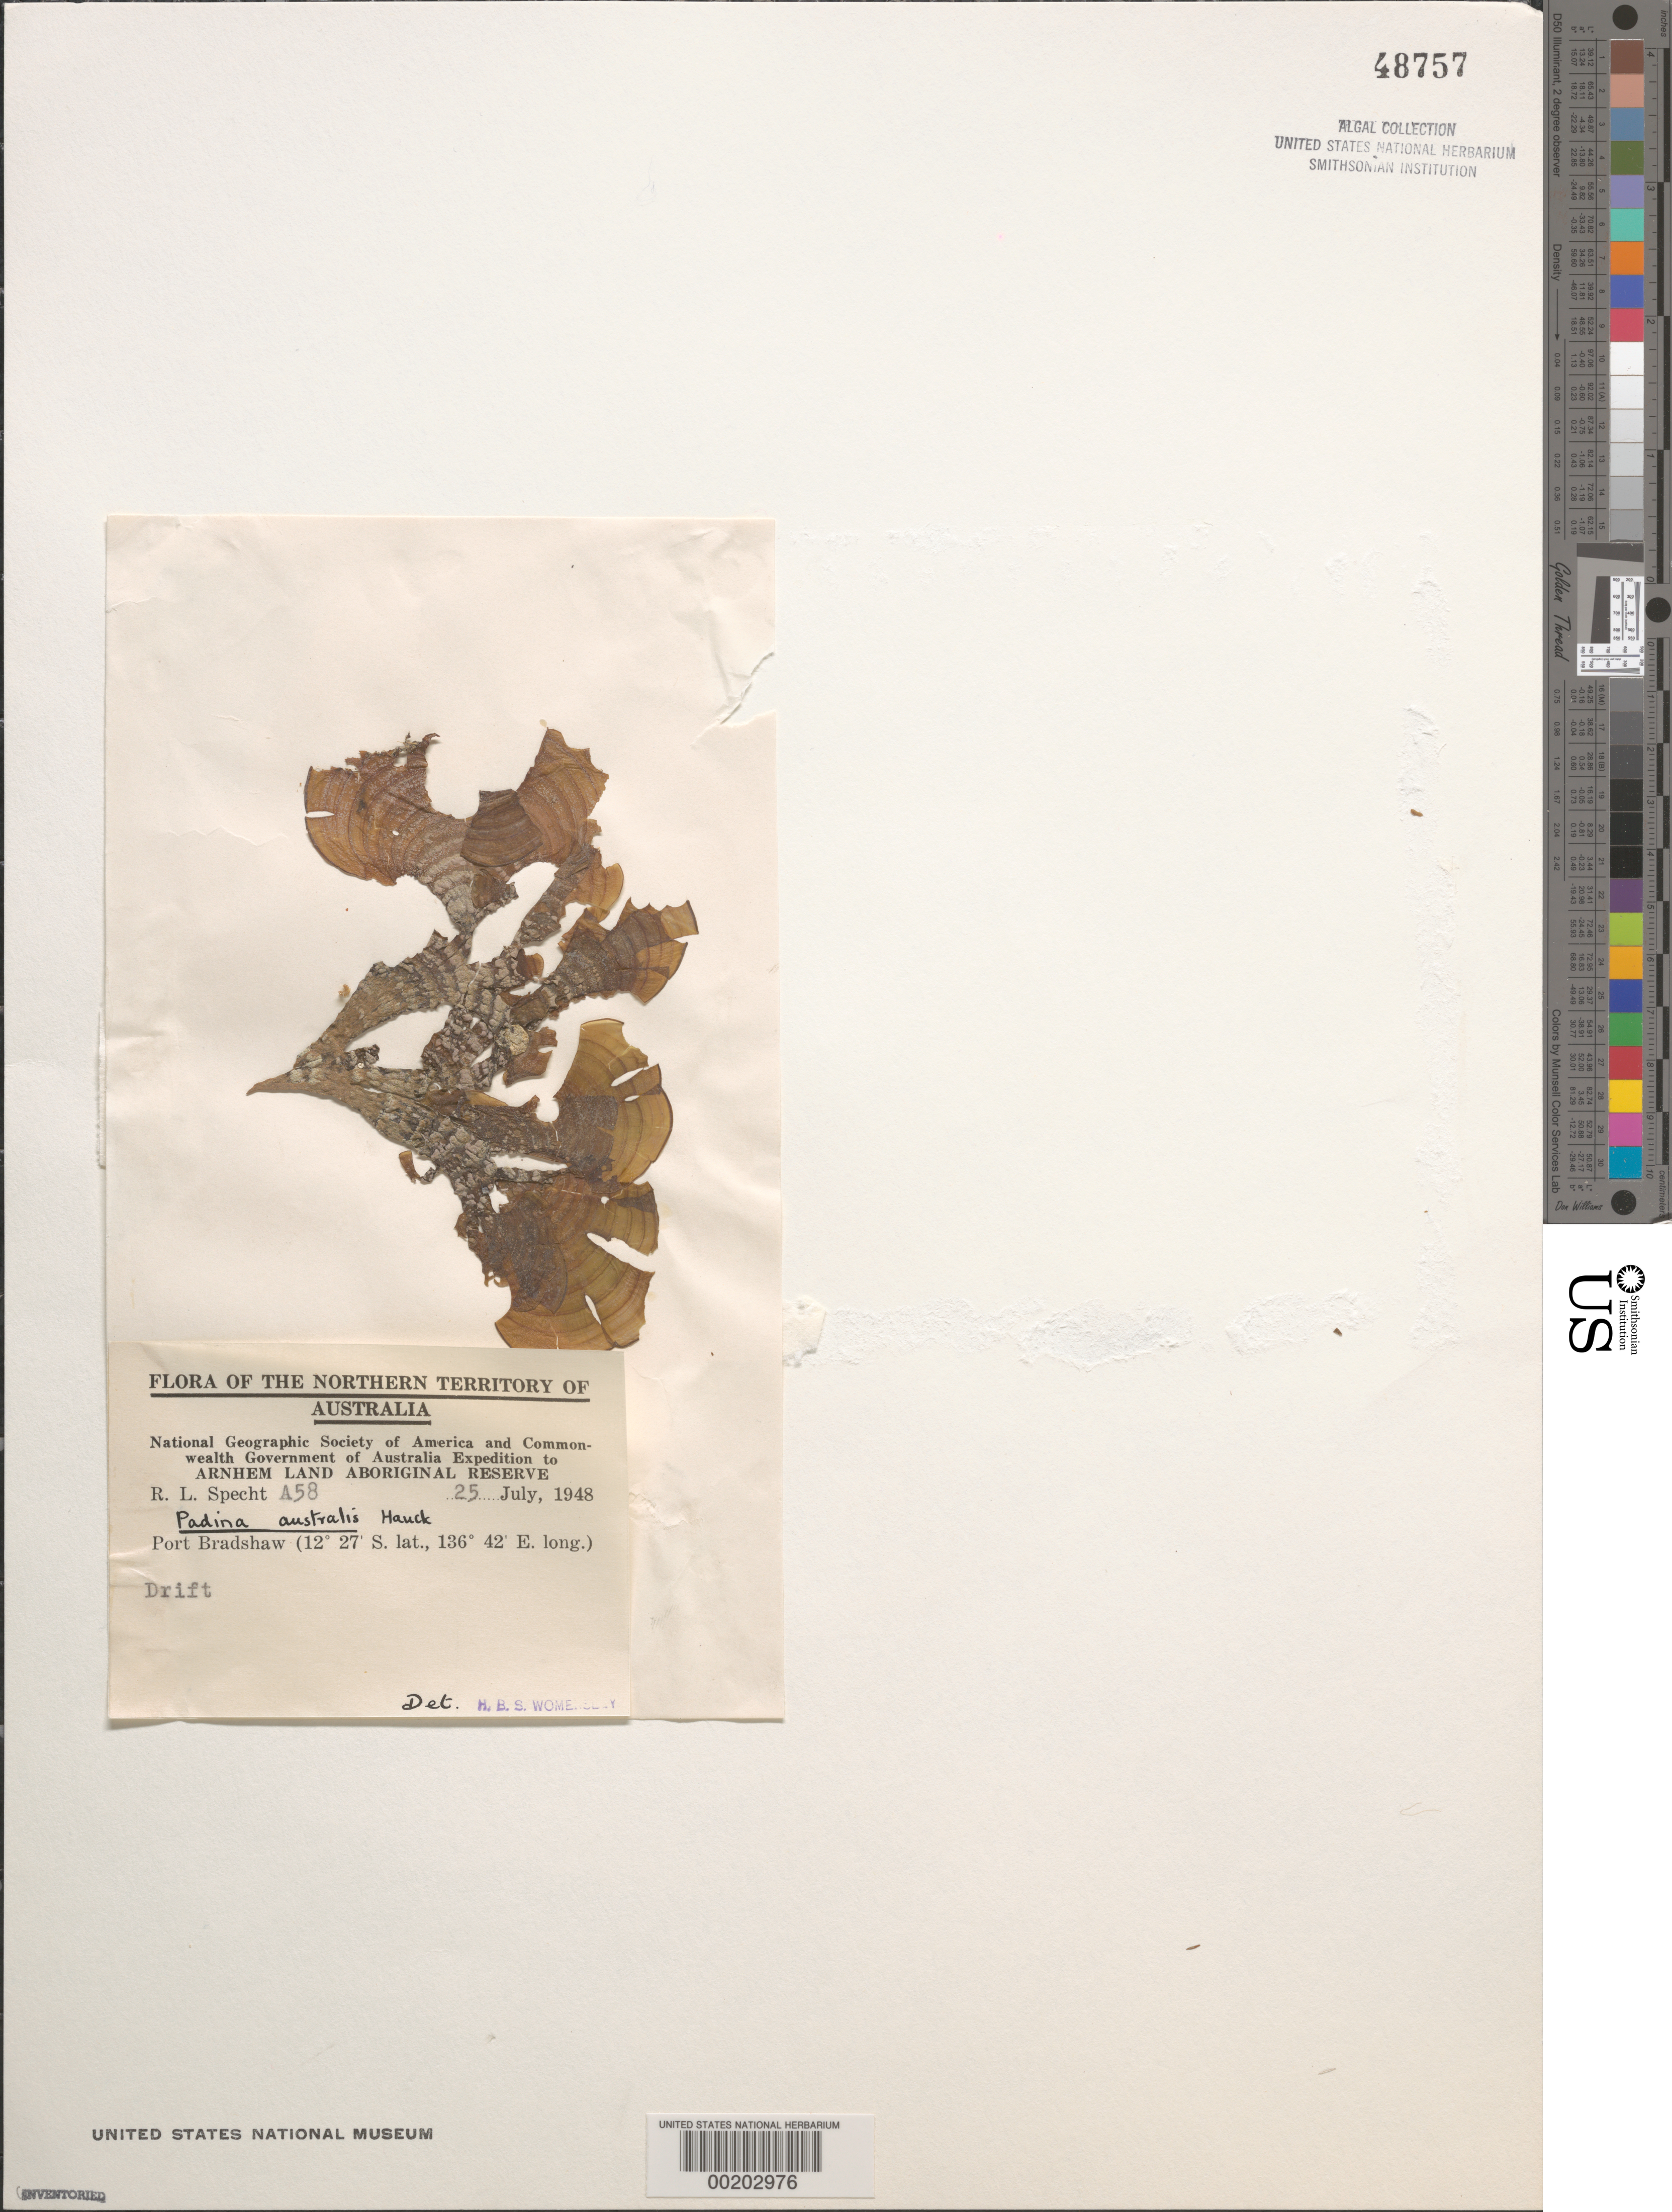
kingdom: Chromista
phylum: Ochrophyta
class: Phaeophyceae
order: Dictyotales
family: Dictyotaceae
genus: Padina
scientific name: Padina australis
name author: Hauck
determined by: Womersley, H. B. S.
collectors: R. L. Specht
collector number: A58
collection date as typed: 25 Jul 1948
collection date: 1948-07-25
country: Australia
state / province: Northern Territory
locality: Port bradshaw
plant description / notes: National Geographic Society of America and Commonwealth Government of Australia Expedition to Arnhem Land Aboriginal Reserve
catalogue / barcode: US 48757